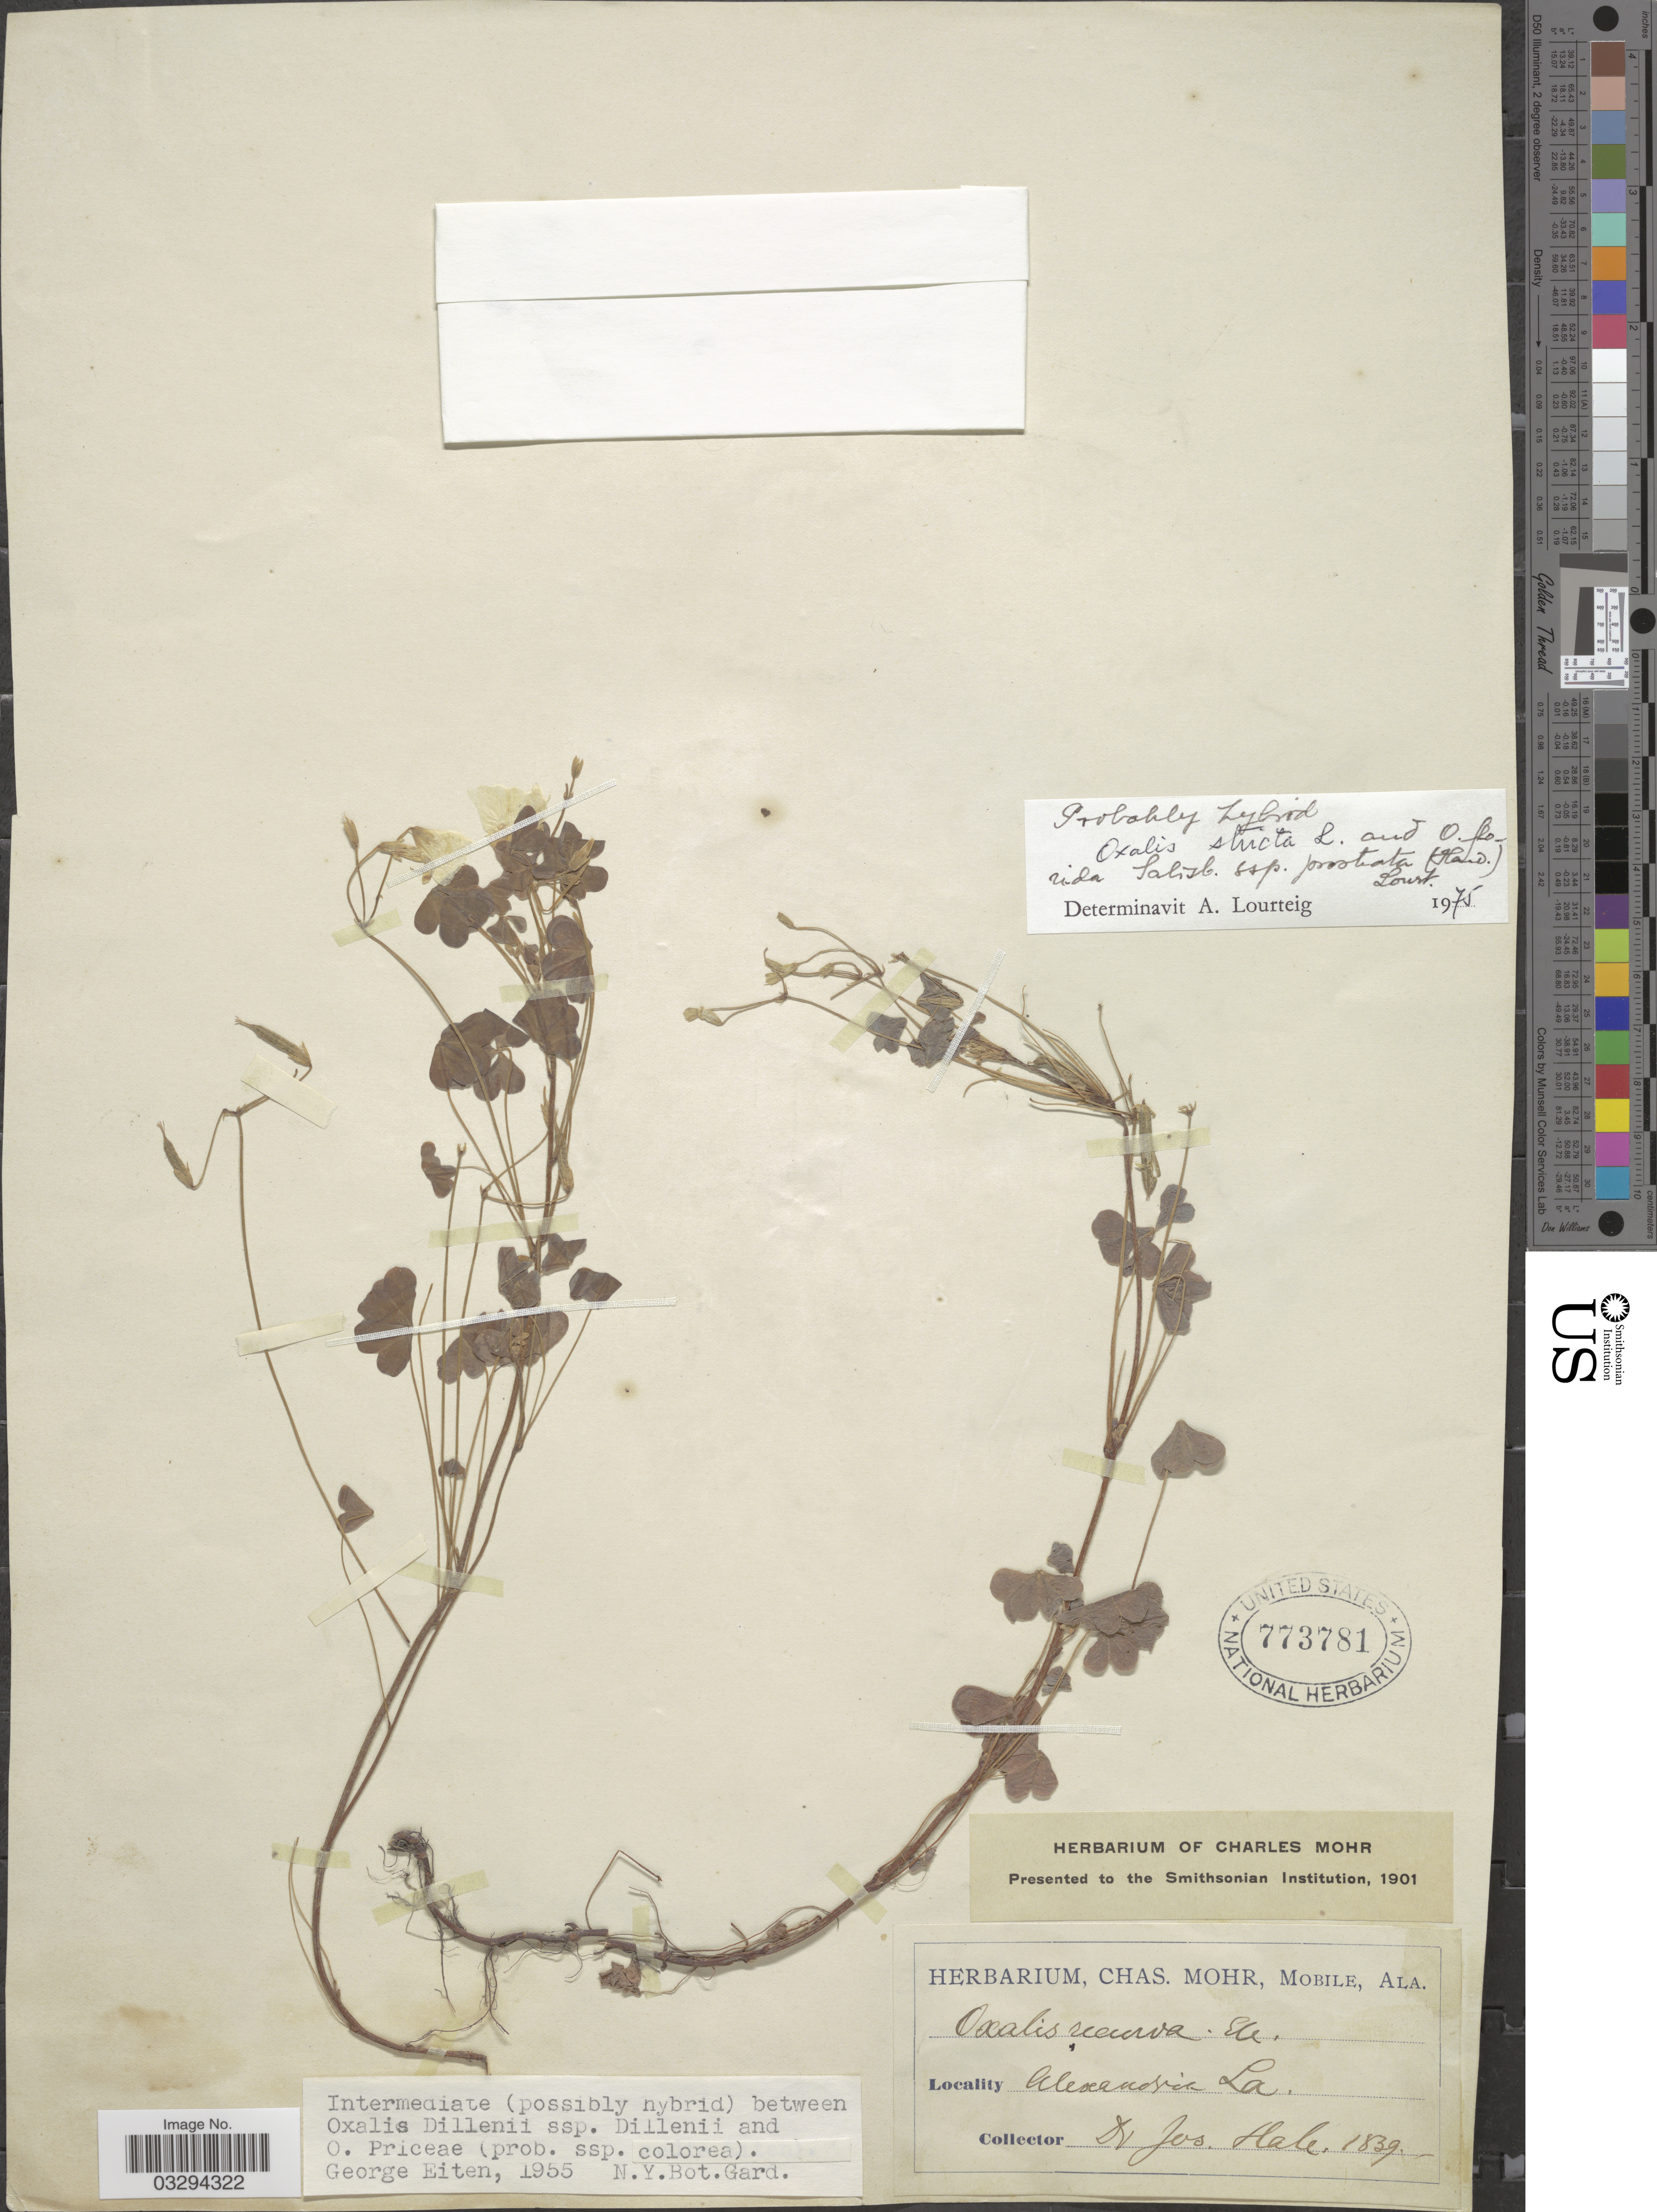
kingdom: Plantae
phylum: Tracheophyta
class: Magnoliopsida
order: Oxalidales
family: Oxalidaceae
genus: Oxalis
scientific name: Oxalis florida subsp. prostrata x O. stricta L.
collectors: J. Hale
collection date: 1839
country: United States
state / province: Louisiana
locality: Alexandria.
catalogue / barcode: US 773781